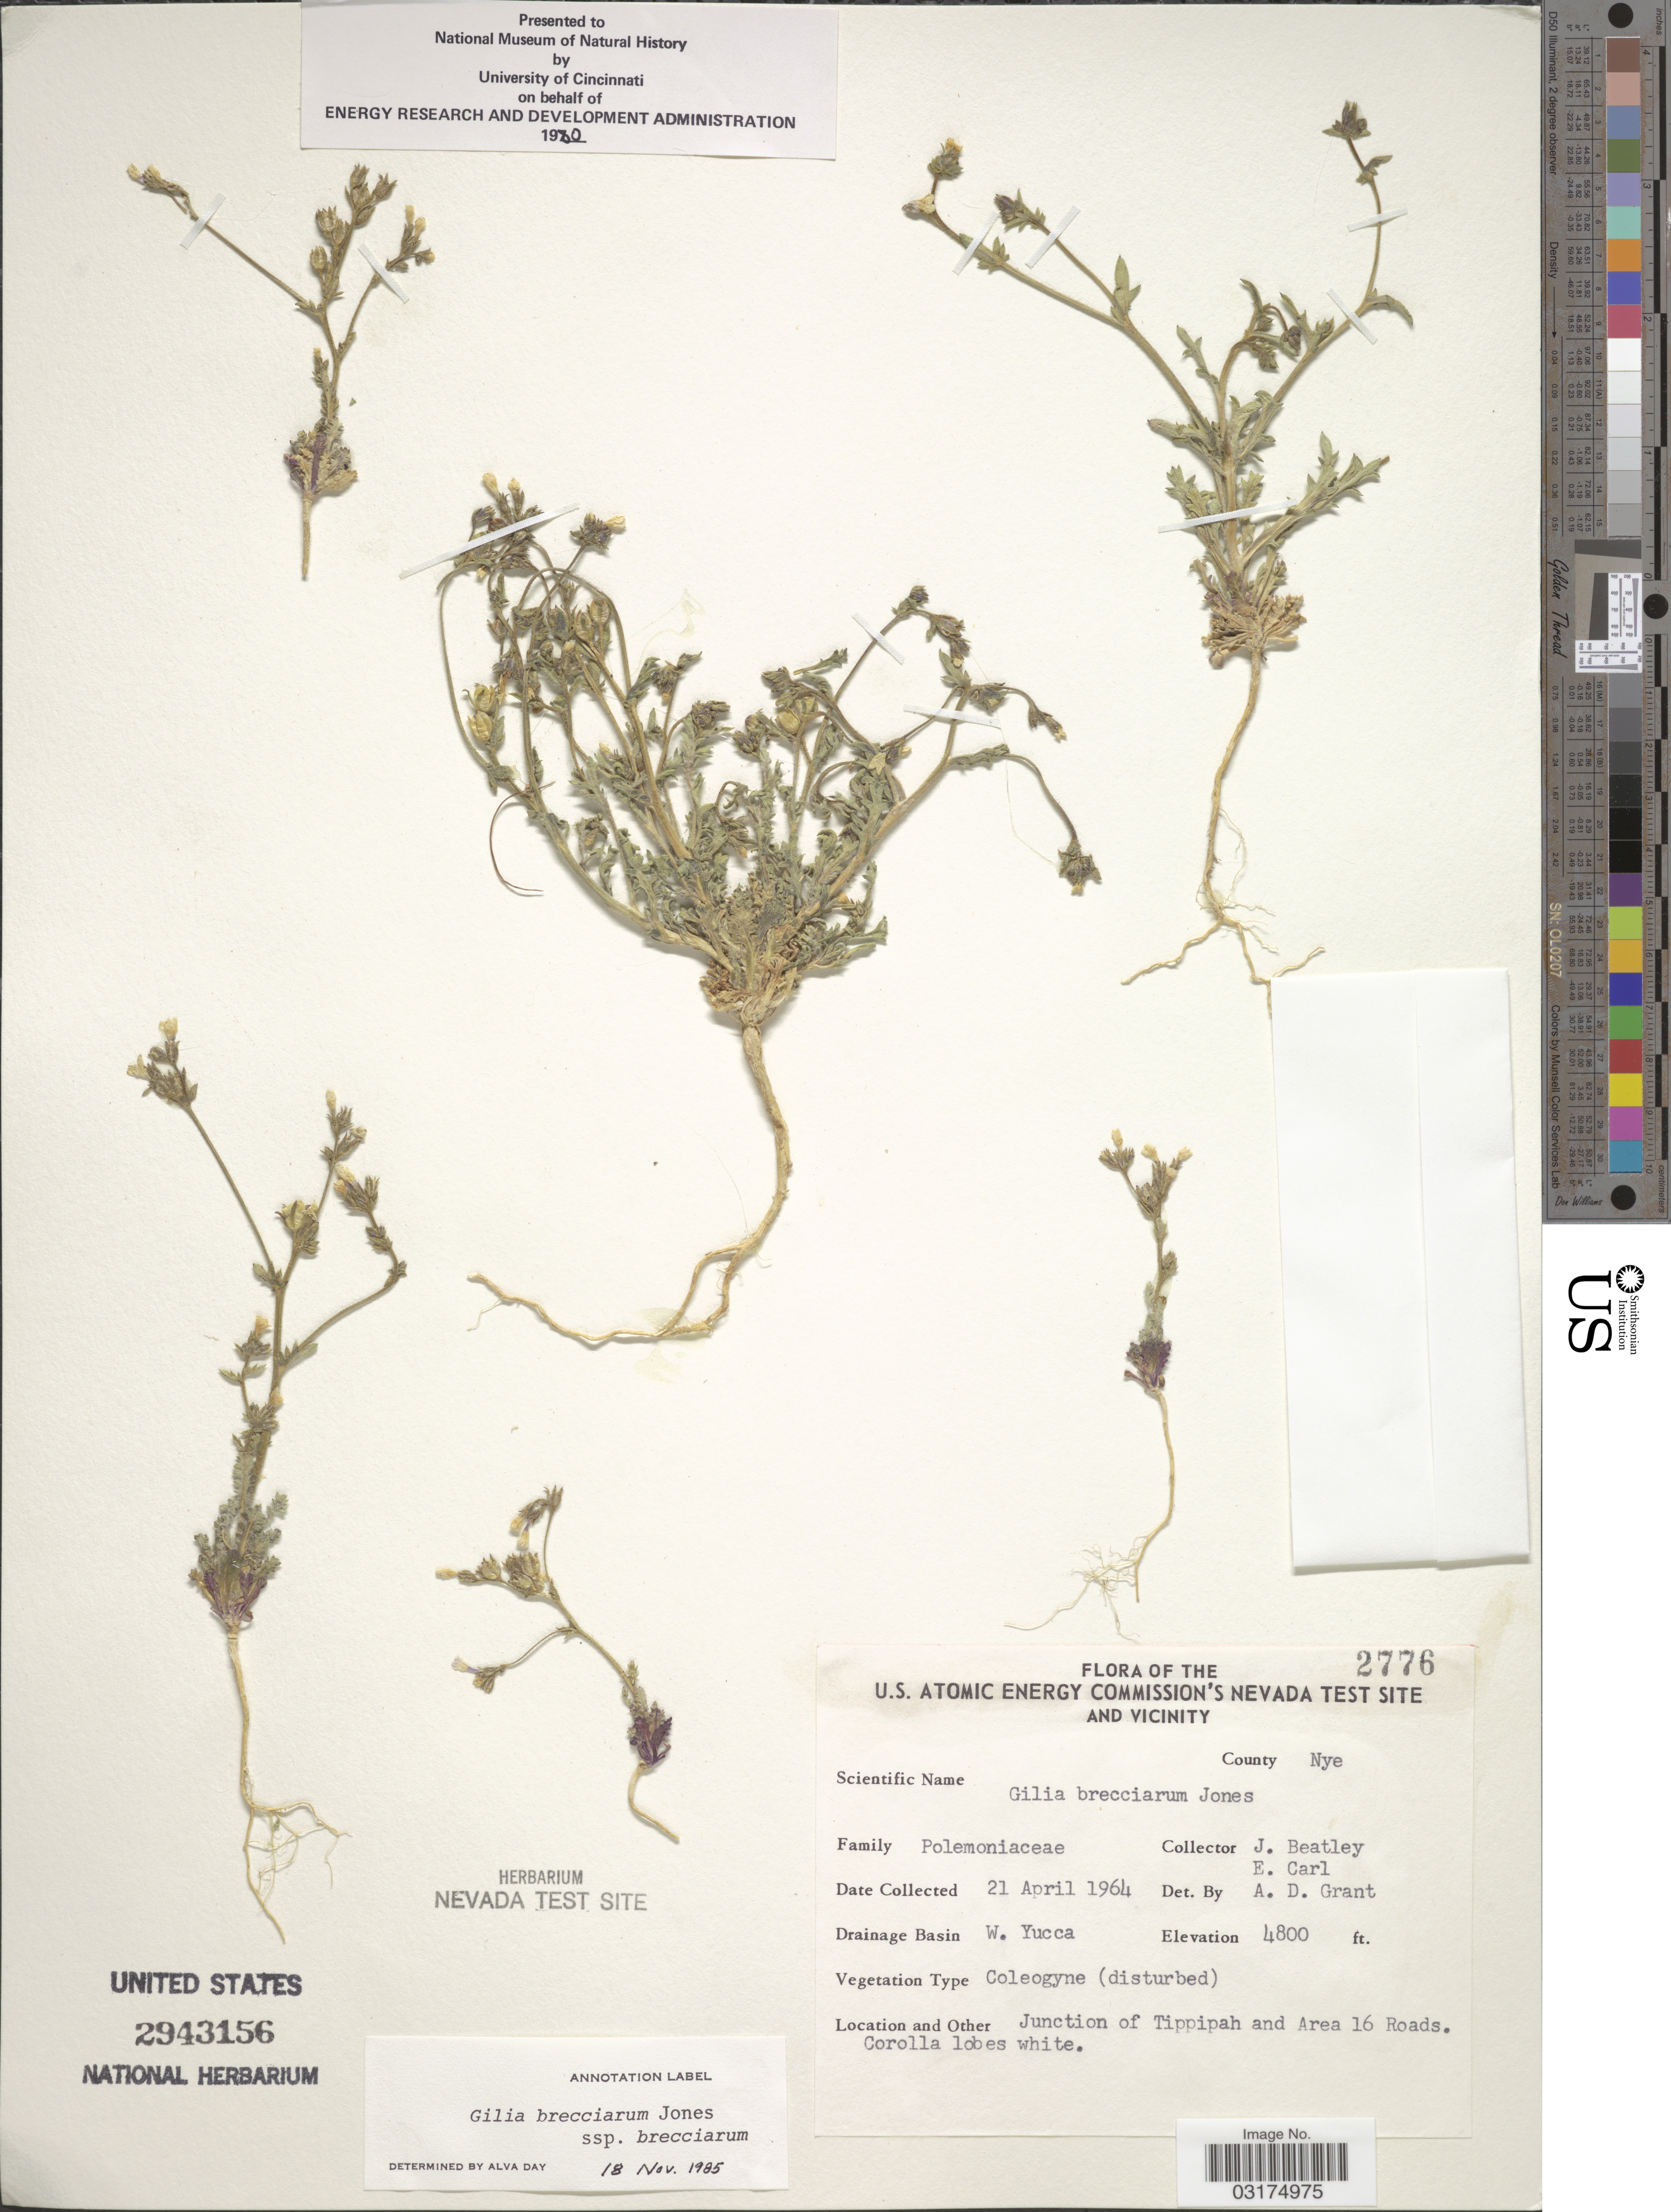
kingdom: Plantae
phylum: Tracheophyta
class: Magnoliopsida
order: Ericales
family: Polemoniaceae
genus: Gilia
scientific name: Gilia brecciarum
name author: M.E. Jones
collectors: J. C. Beatley & E. Carl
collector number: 2776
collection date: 1964-04-21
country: United States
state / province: Nevada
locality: The U. S. Atomic Energy Commission's Nevada Test Site and Vicinity. County Nye. Drainage Basin W. Yucca. Junction of Tippipah and Area 16 Roads.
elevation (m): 1463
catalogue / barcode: US 2943156